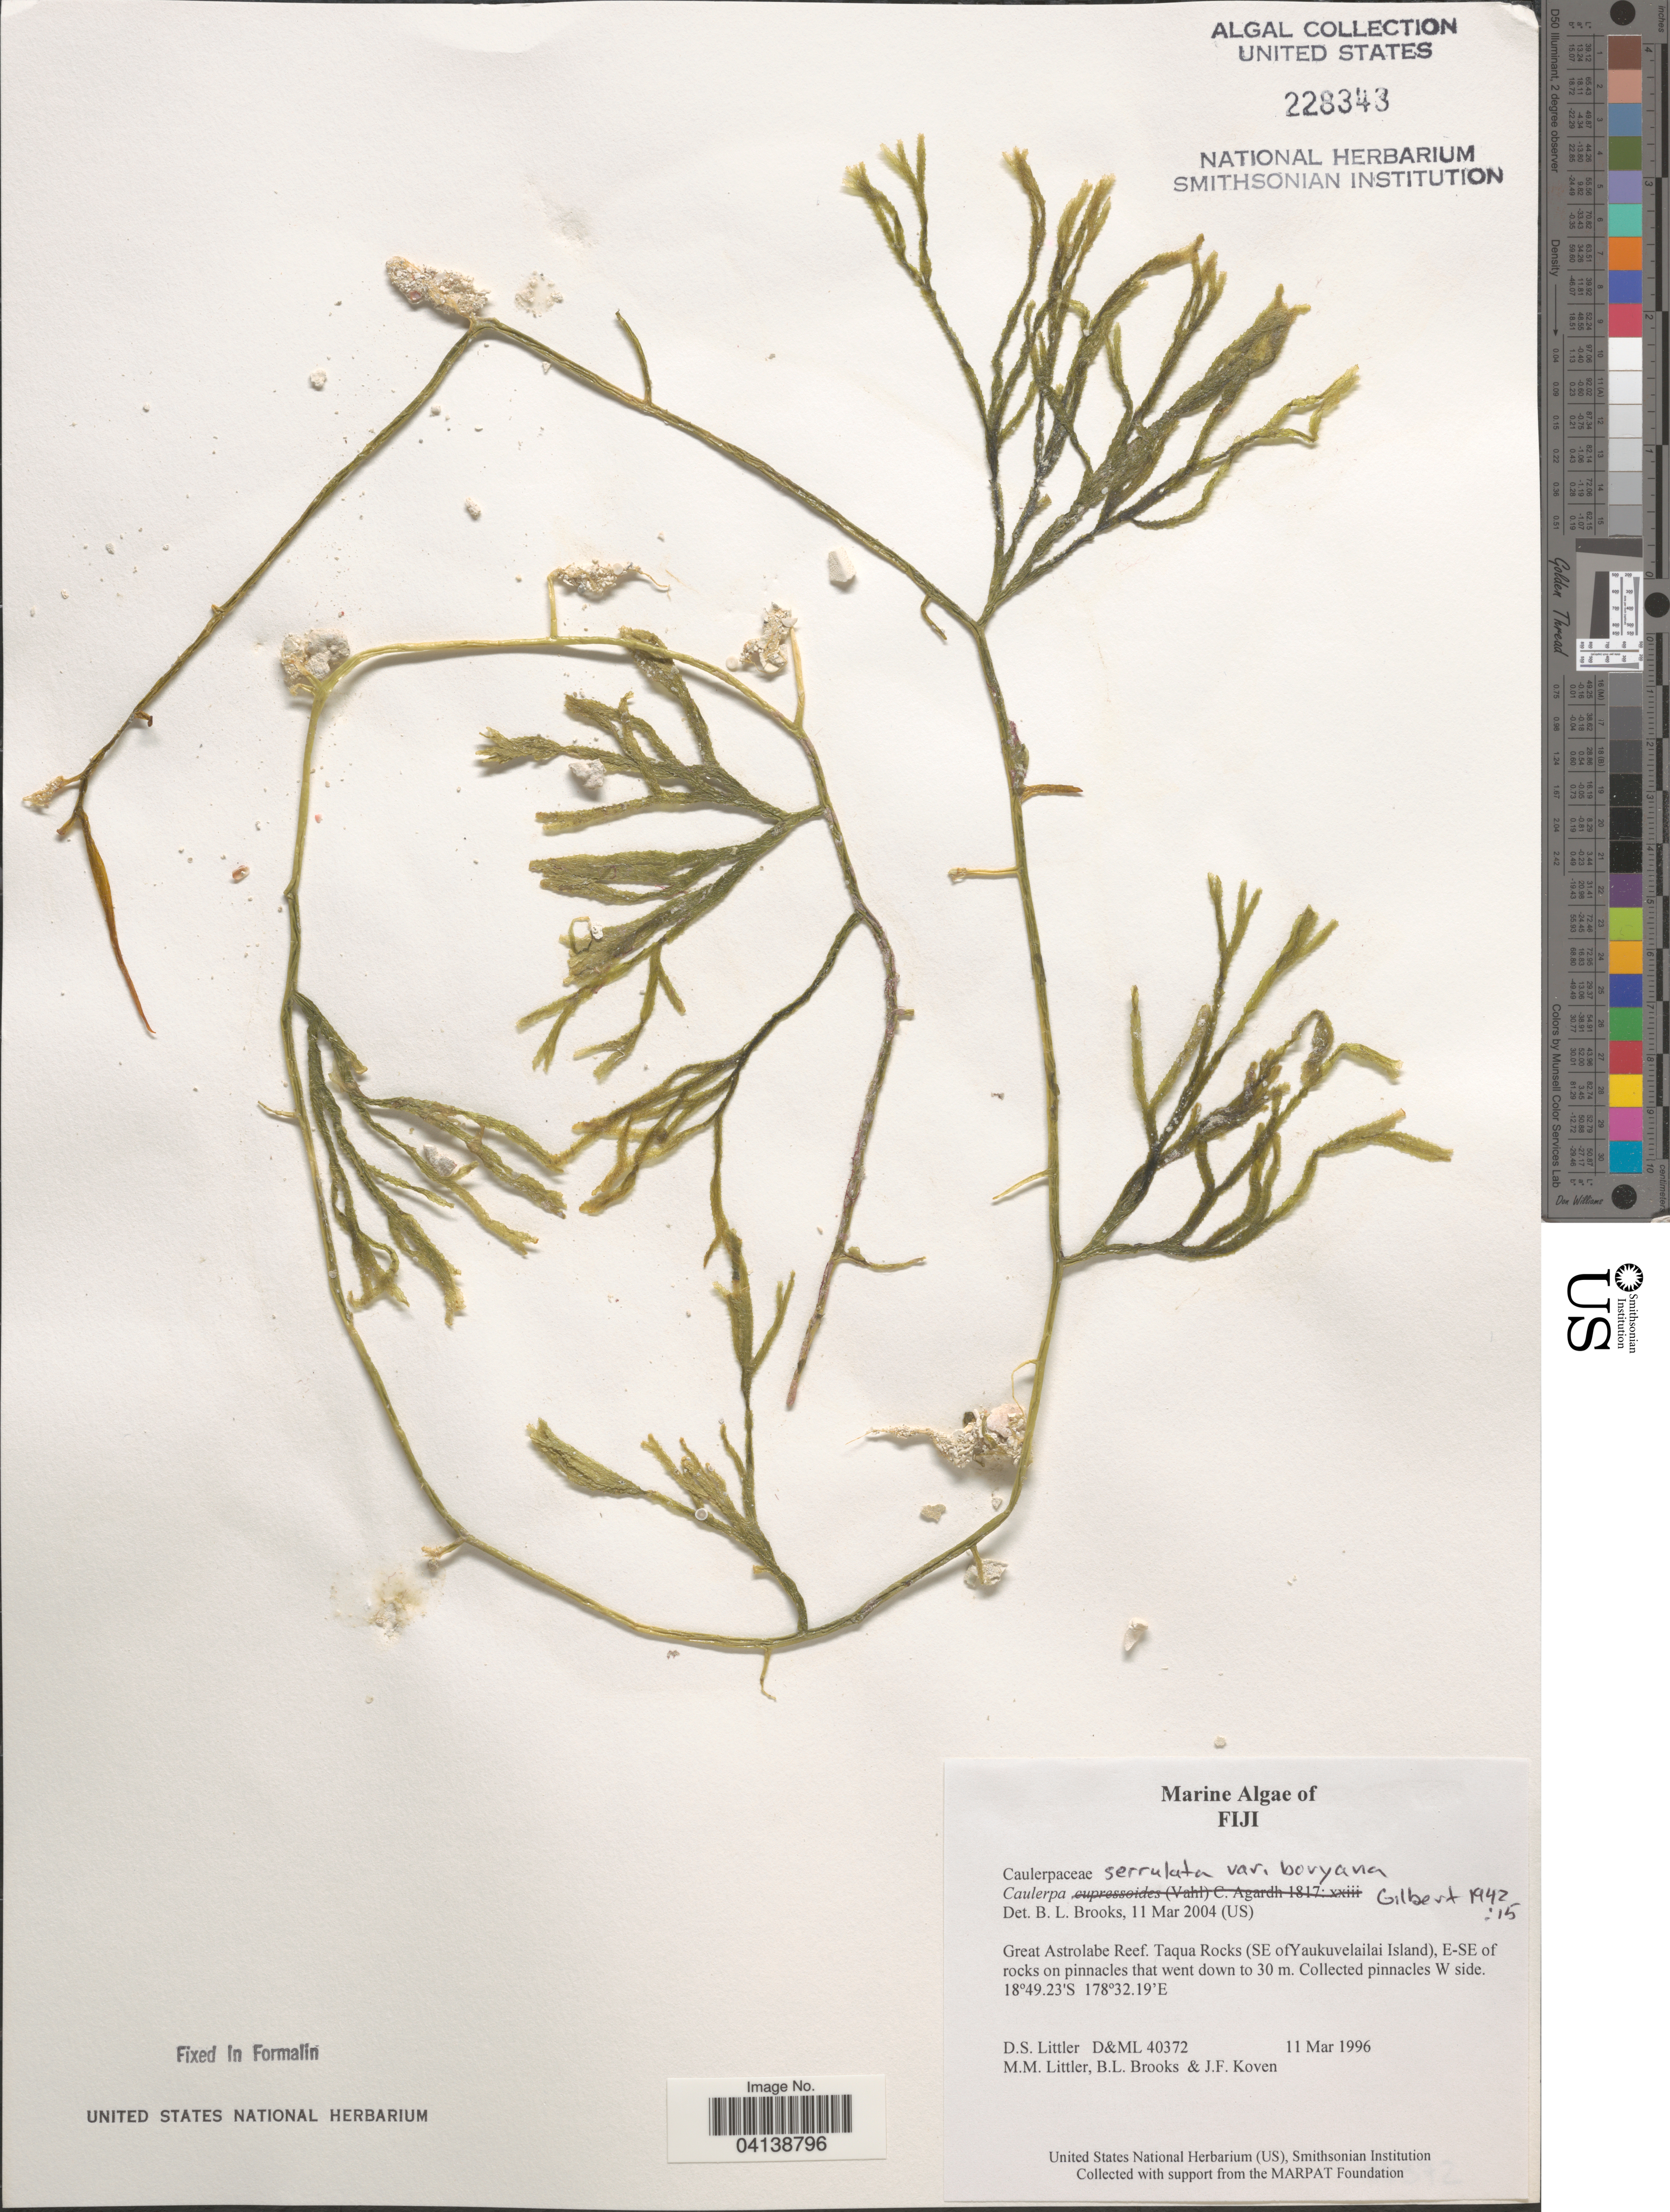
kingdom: Plantae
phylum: Chlorophyta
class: Ulvophyceae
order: Bryopsidales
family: Caulerpaceae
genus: Caulerpa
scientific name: Caulerpa serrulata var. boryana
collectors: D. S. Littler, B. Brooks & J. Koven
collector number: D&ML40372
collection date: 1996-03-11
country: Fiji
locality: Great Astrolabe Reef. Taqua Rocks (SE ofYaukuvelailai Island), E-SE of rocks on pinnacles that went down to 30 m. Collected pinnacles W side.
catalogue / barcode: US 228343